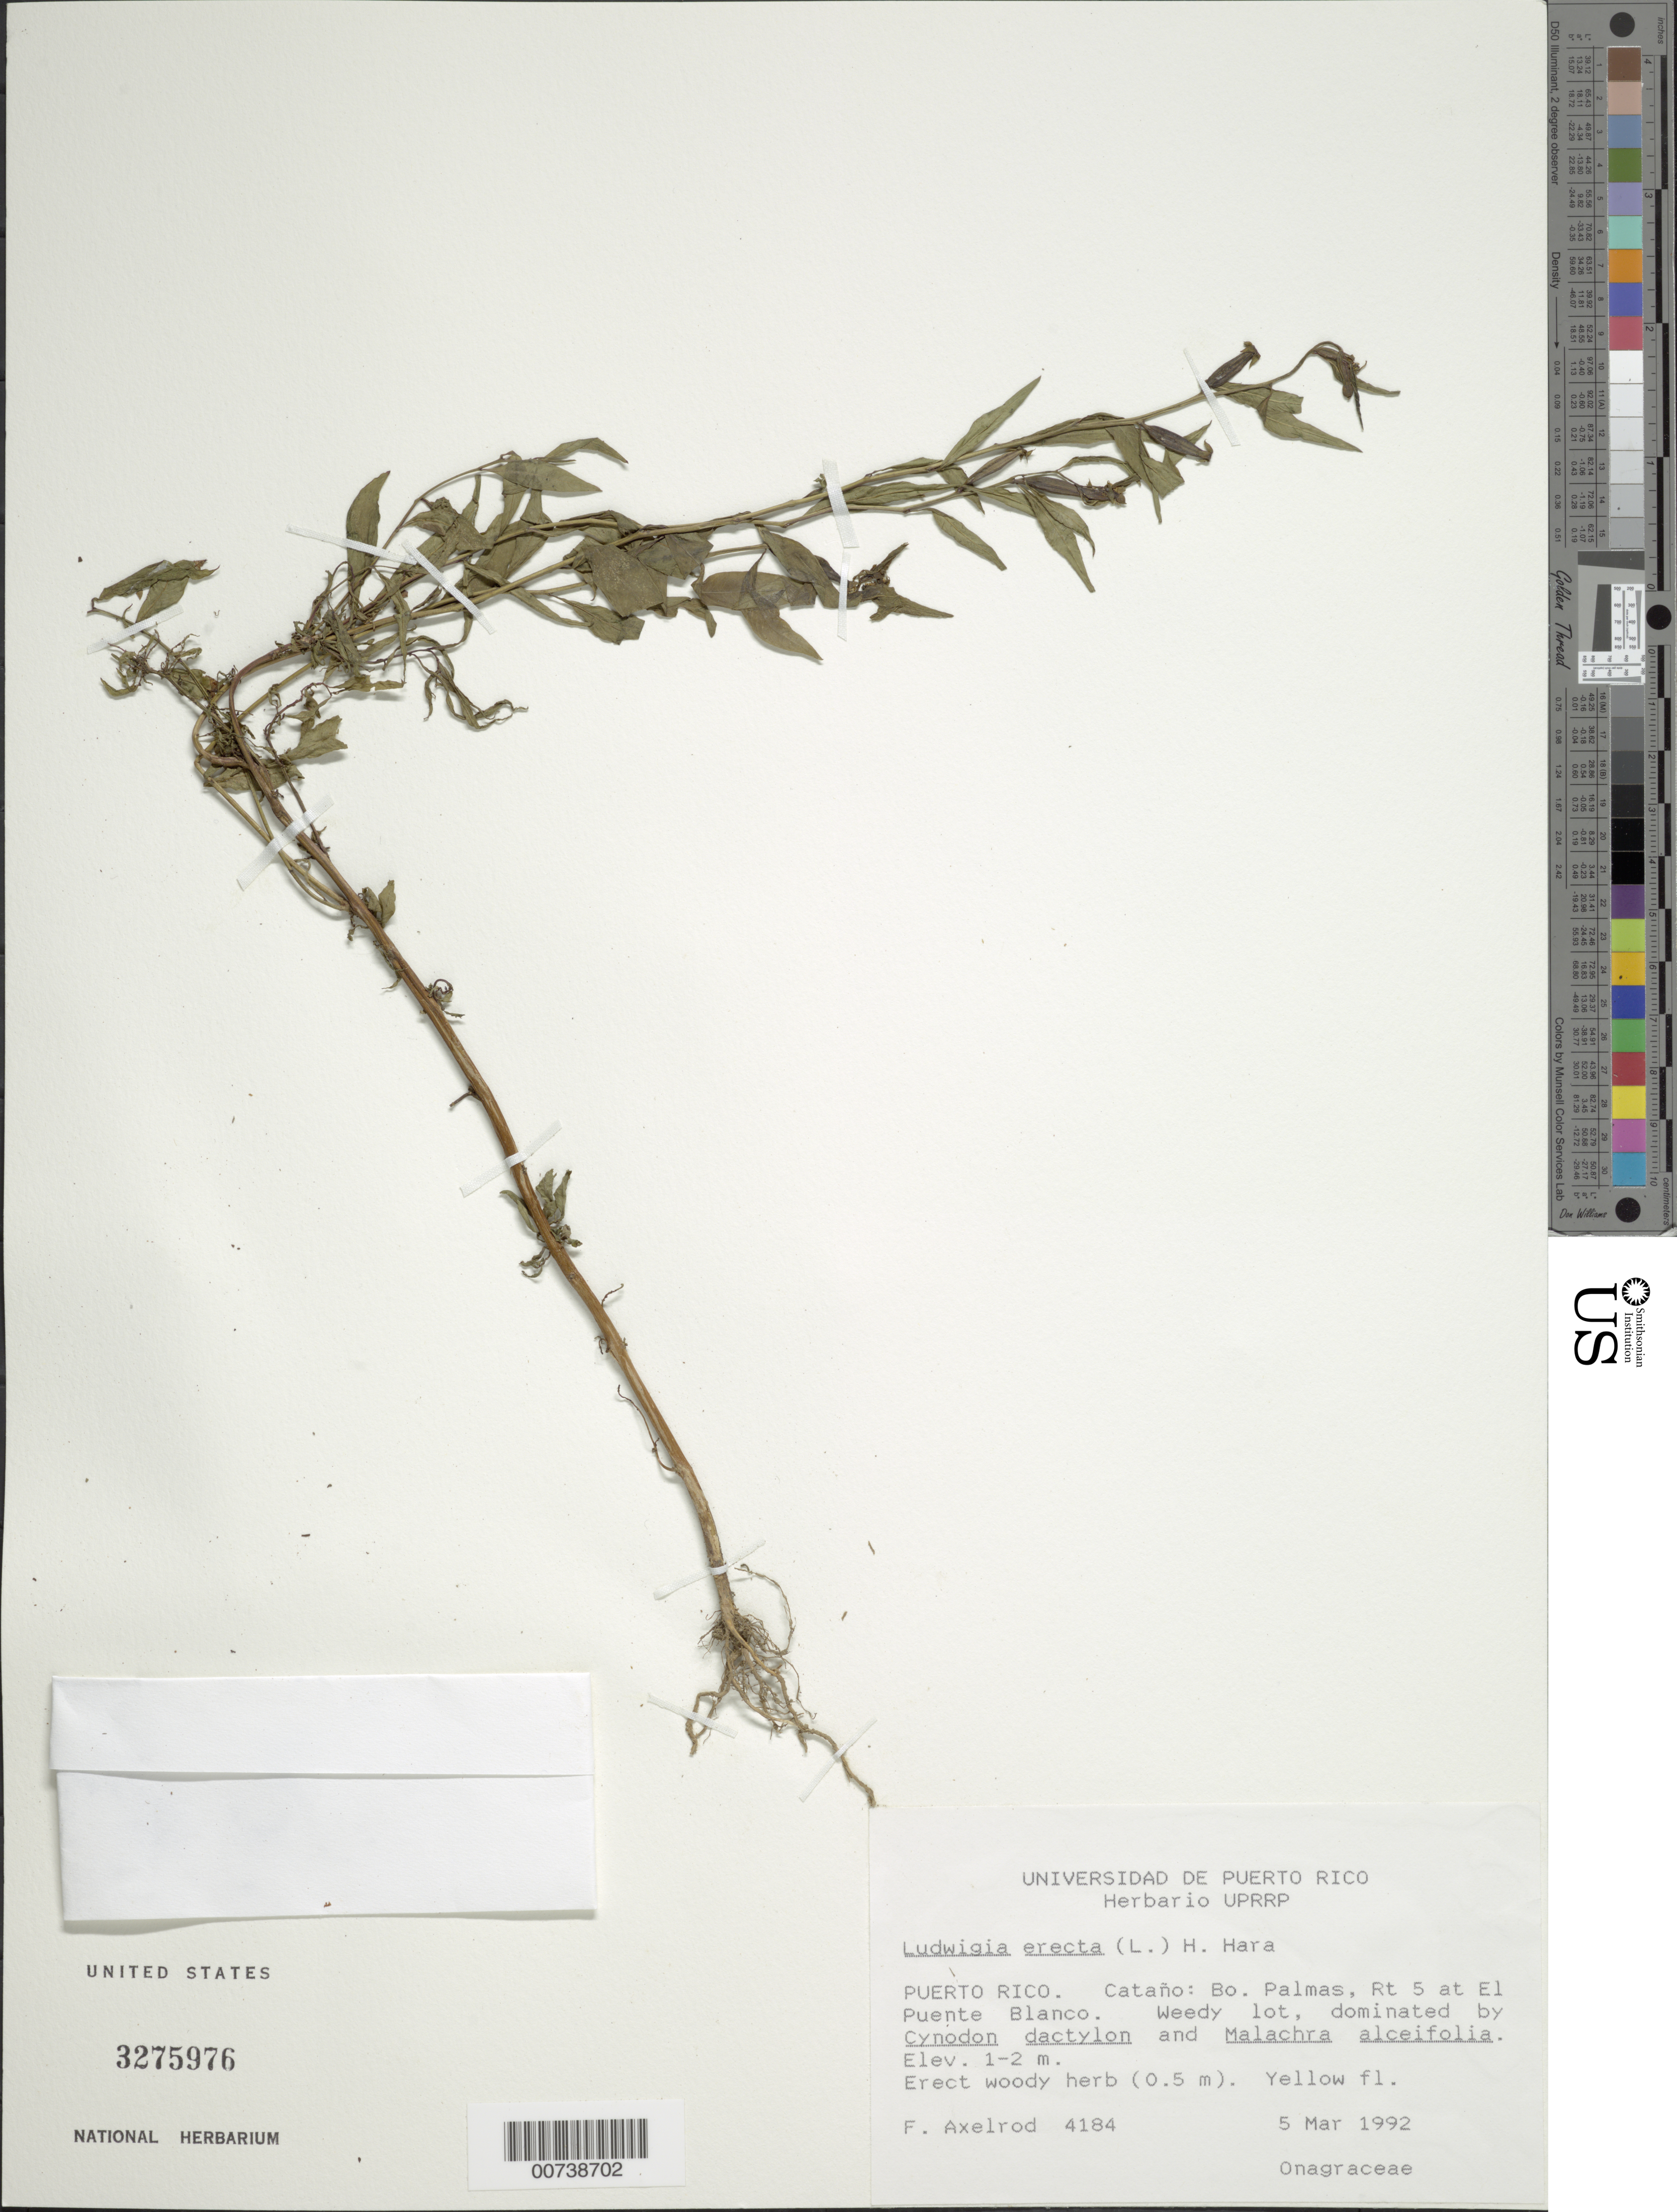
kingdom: Plantae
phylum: Tracheophyta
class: Magnoliopsida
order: Myrtales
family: Onagraceae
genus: Ludwigia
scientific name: Ludwigia erecta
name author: (L.) H. Hara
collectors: F. S. Axelrod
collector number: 4184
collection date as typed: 05 Mar 1992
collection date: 1992-03-05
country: Puerto Rico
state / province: Cataño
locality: Cataño: Barrio Palmas, Rt 5 at El Puente Blanco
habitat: Weedy lot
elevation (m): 1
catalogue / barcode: US 3275976